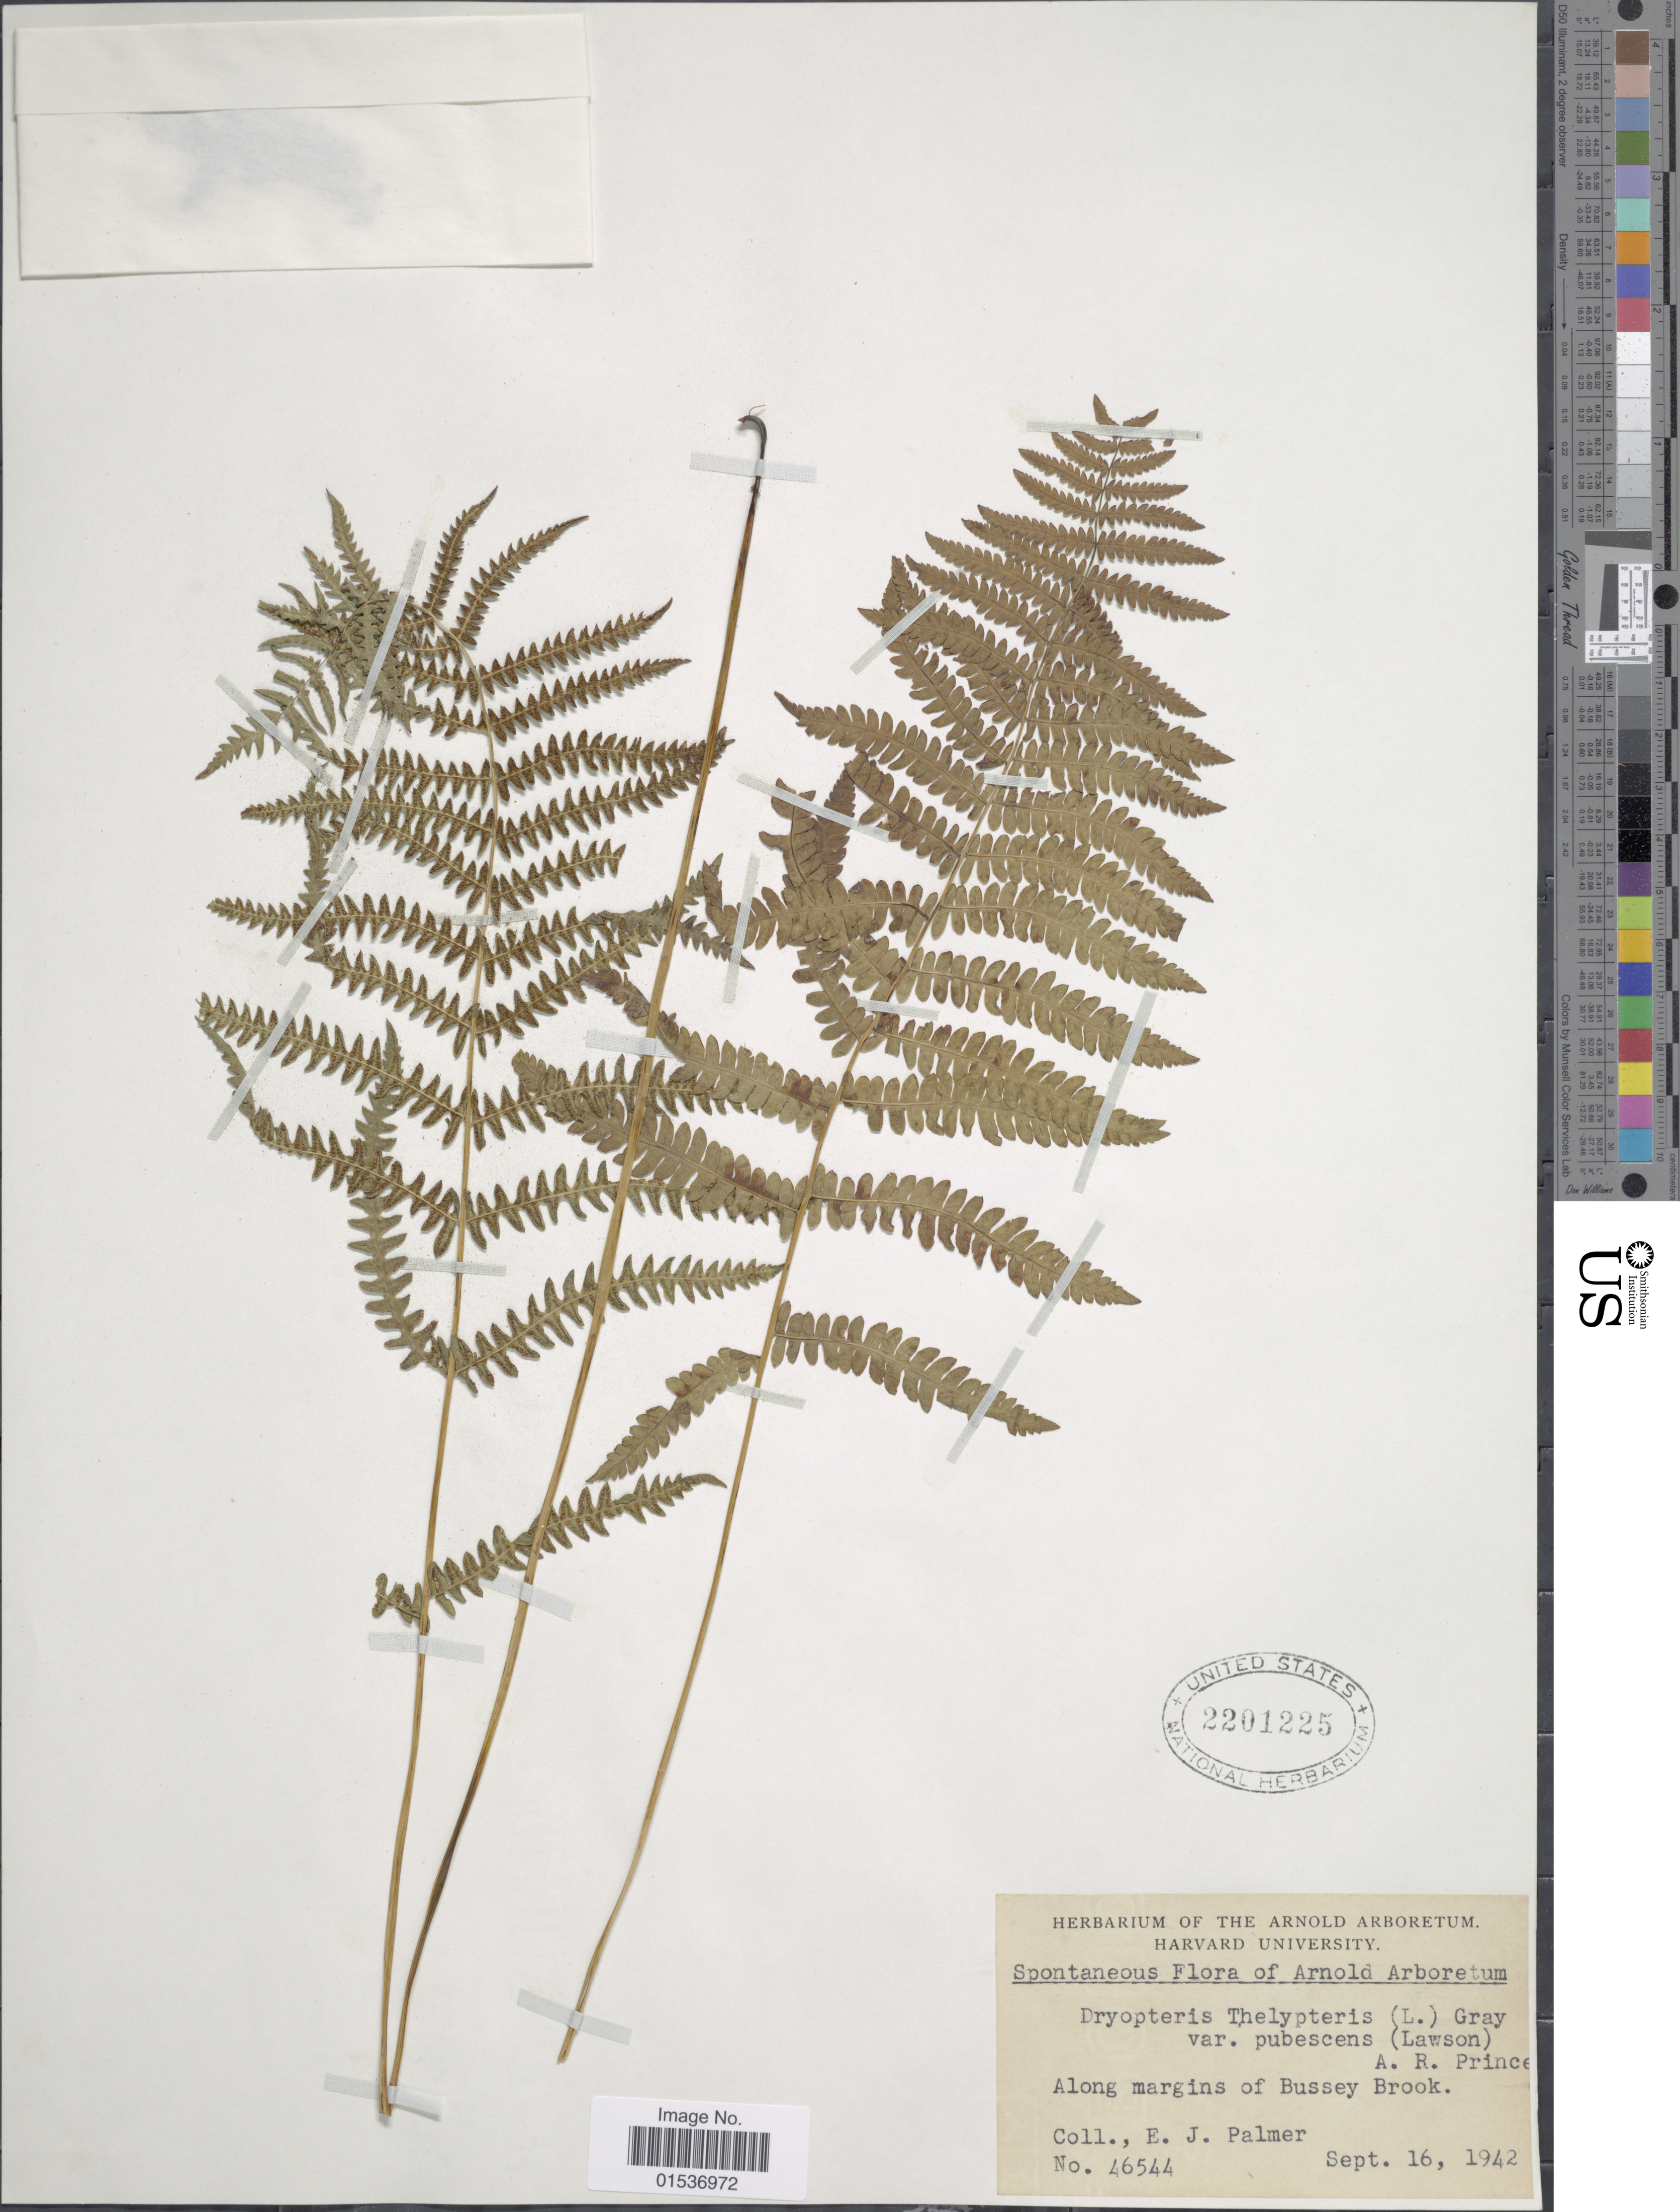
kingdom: Plantae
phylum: Tracheophyta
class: Polypodiopsida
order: Polypodiales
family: Thelypteridaceae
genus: Thelypteris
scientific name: Thelypteris palustris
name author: (Salisb.) Schott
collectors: E. J. Palmer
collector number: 46544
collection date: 1942-09-16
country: United States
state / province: Massachusetts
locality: Arnold Arboretum. along margins of Bussy Brook.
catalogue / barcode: US 2201225